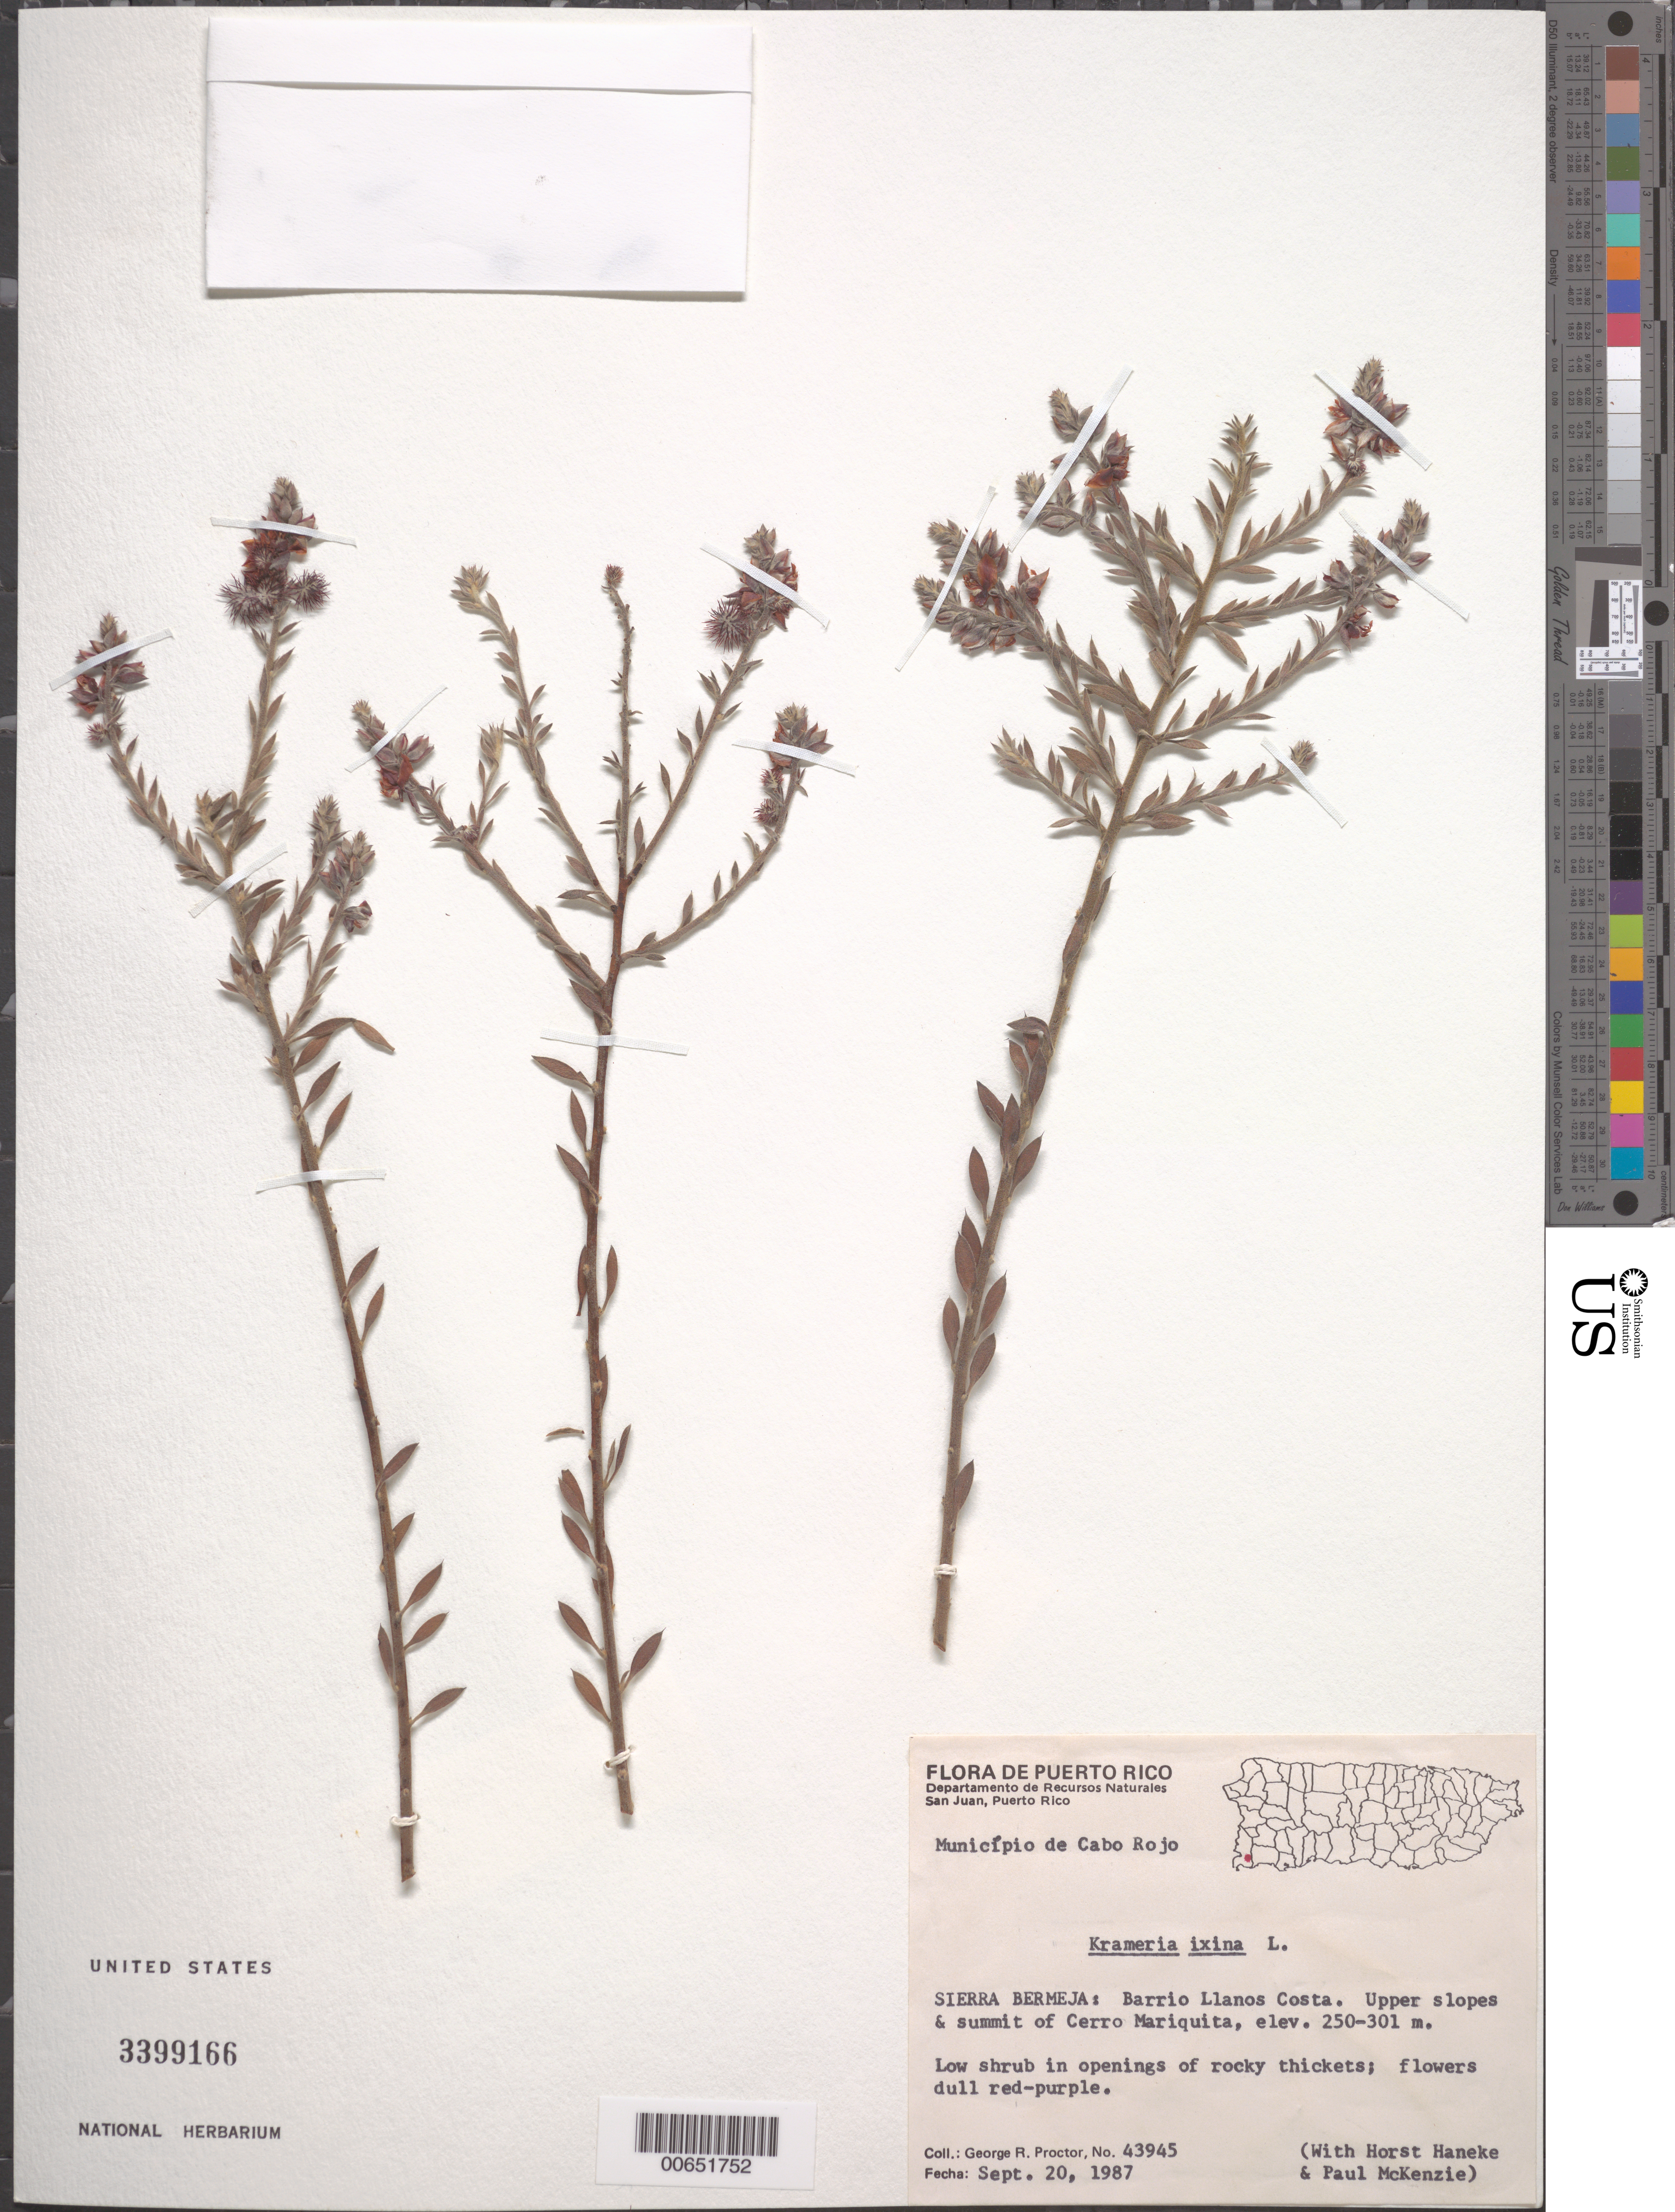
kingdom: Plantae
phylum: Tracheophyta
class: Magnoliopsida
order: Zygophyllales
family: Krameriaceae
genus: Krameria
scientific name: Krameria ixine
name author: L.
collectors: G. R. Proctor, H. Haneke & P. McKezie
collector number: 43945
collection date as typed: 20 Sep 1987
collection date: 1987-09-20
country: Puerto Rico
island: Greater Antilles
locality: Sierra Bermeja, Cabo Rojo, Barrio Llanos Costa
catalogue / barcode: US 3399166